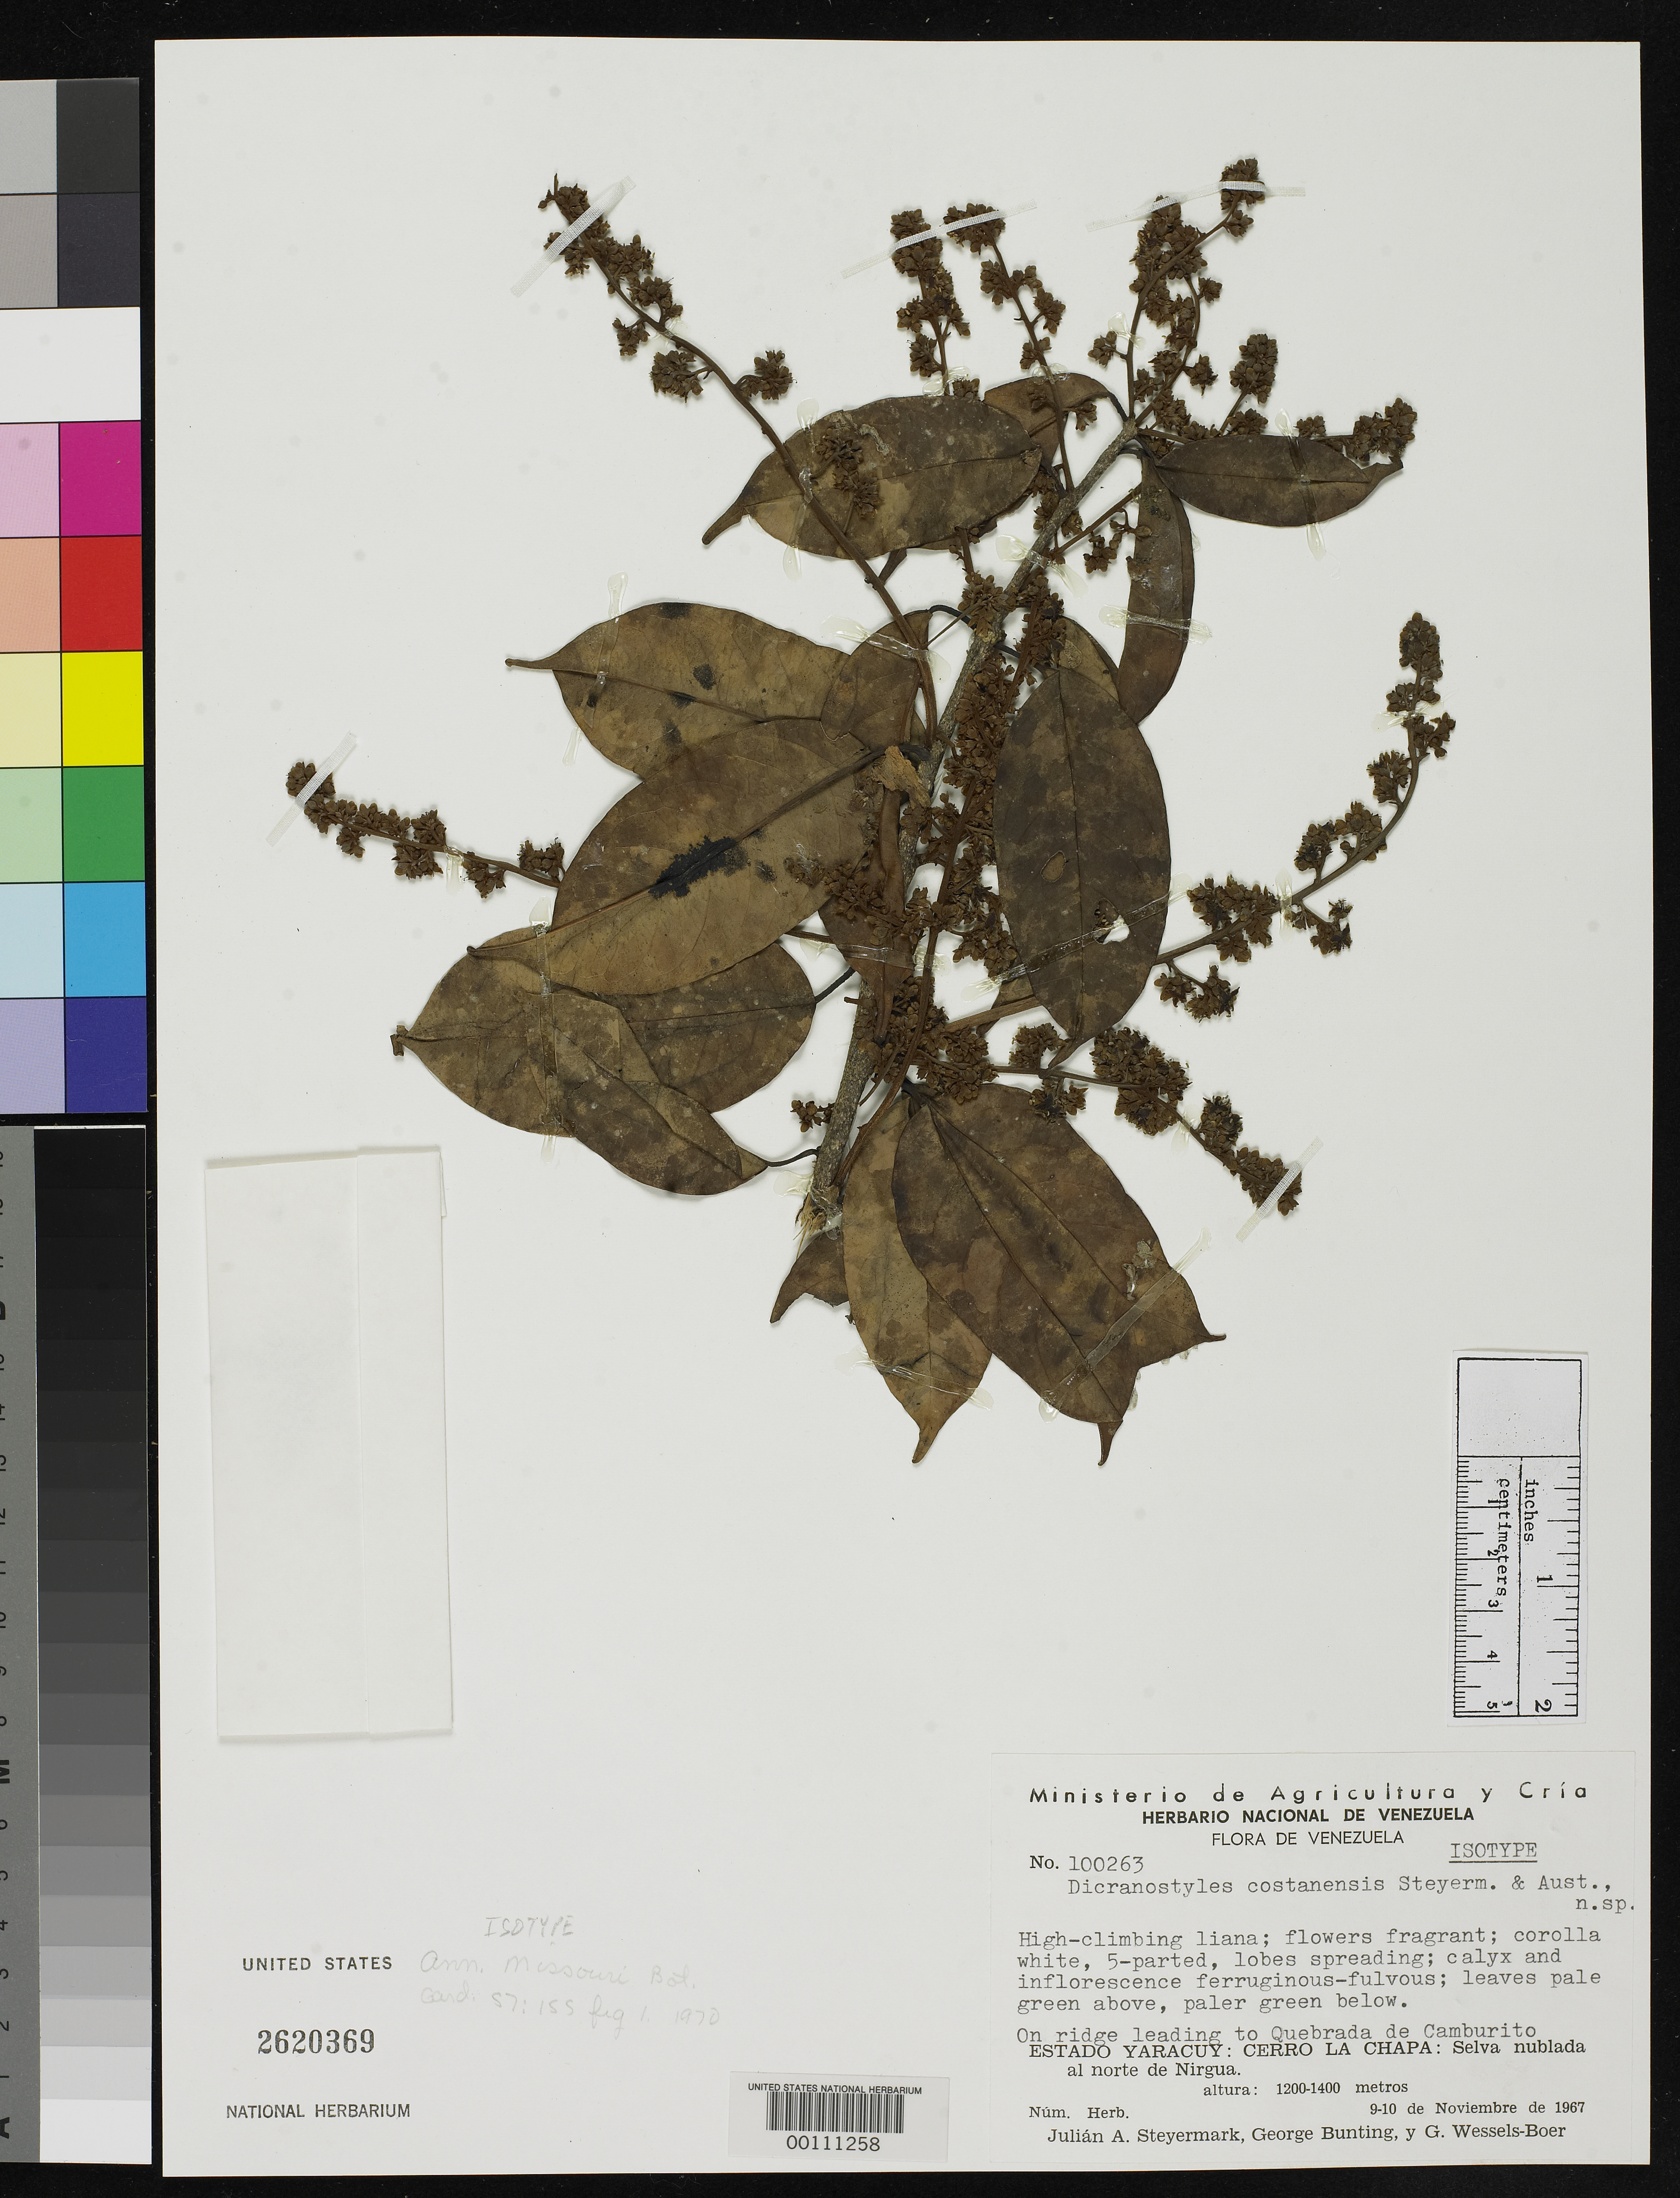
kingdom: Plantae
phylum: Tracheophyta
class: Magnoliopsida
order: Solanales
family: Convolvulaceae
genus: Dicranostyles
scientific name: Dicranostyles costanensis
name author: Steyerm. & D.F. Austin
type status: Isotype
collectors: J. Steyermark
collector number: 100263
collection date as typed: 09 Nov 1967 to 10 Nov 1967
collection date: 1967-11-09/1967-11-10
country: Venezuela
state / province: Yaracuy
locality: Cerro La Chapa.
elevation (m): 1200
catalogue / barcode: US 2620369